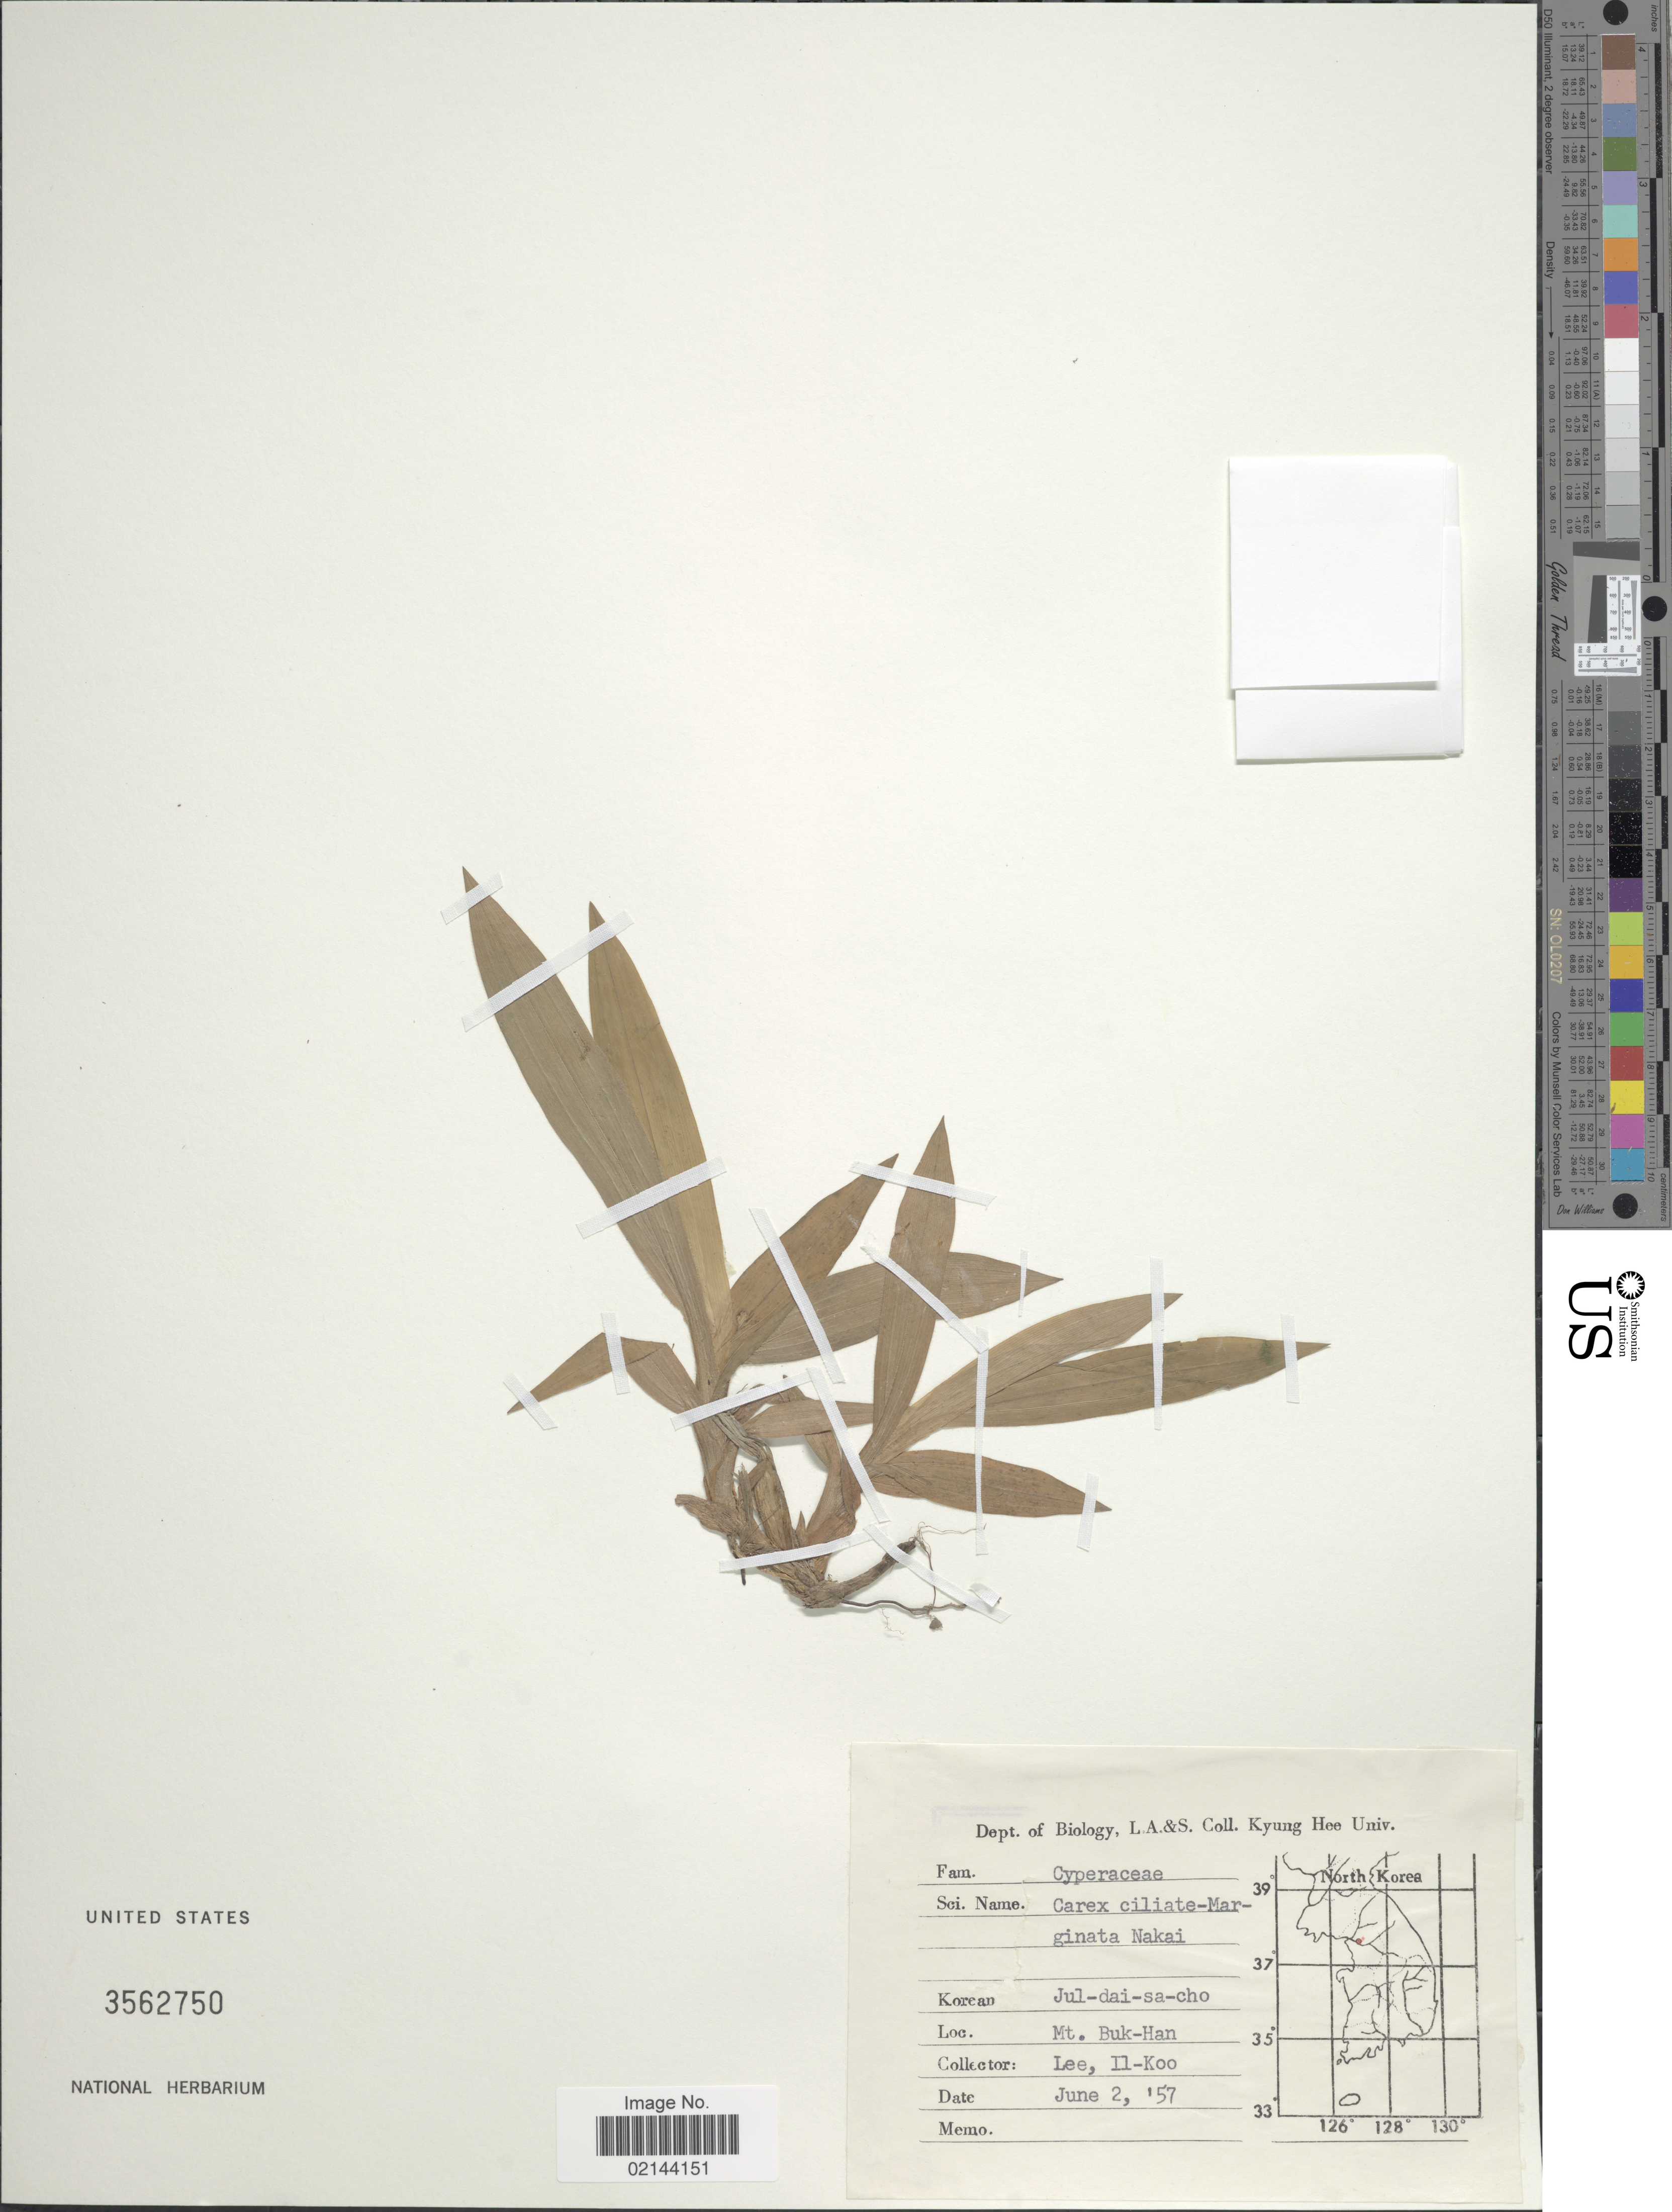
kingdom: Plantae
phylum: Tracheophyta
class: Liliopsida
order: Poales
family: Cyperaceae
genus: Carex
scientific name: Carex siderosticta var. pilosa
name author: H. Lév. ex T. Koyama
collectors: I. Lee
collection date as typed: Transcribed d/m/y: 2/6/57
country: South Korea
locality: Mt. Buk-Han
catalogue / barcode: US 3562750